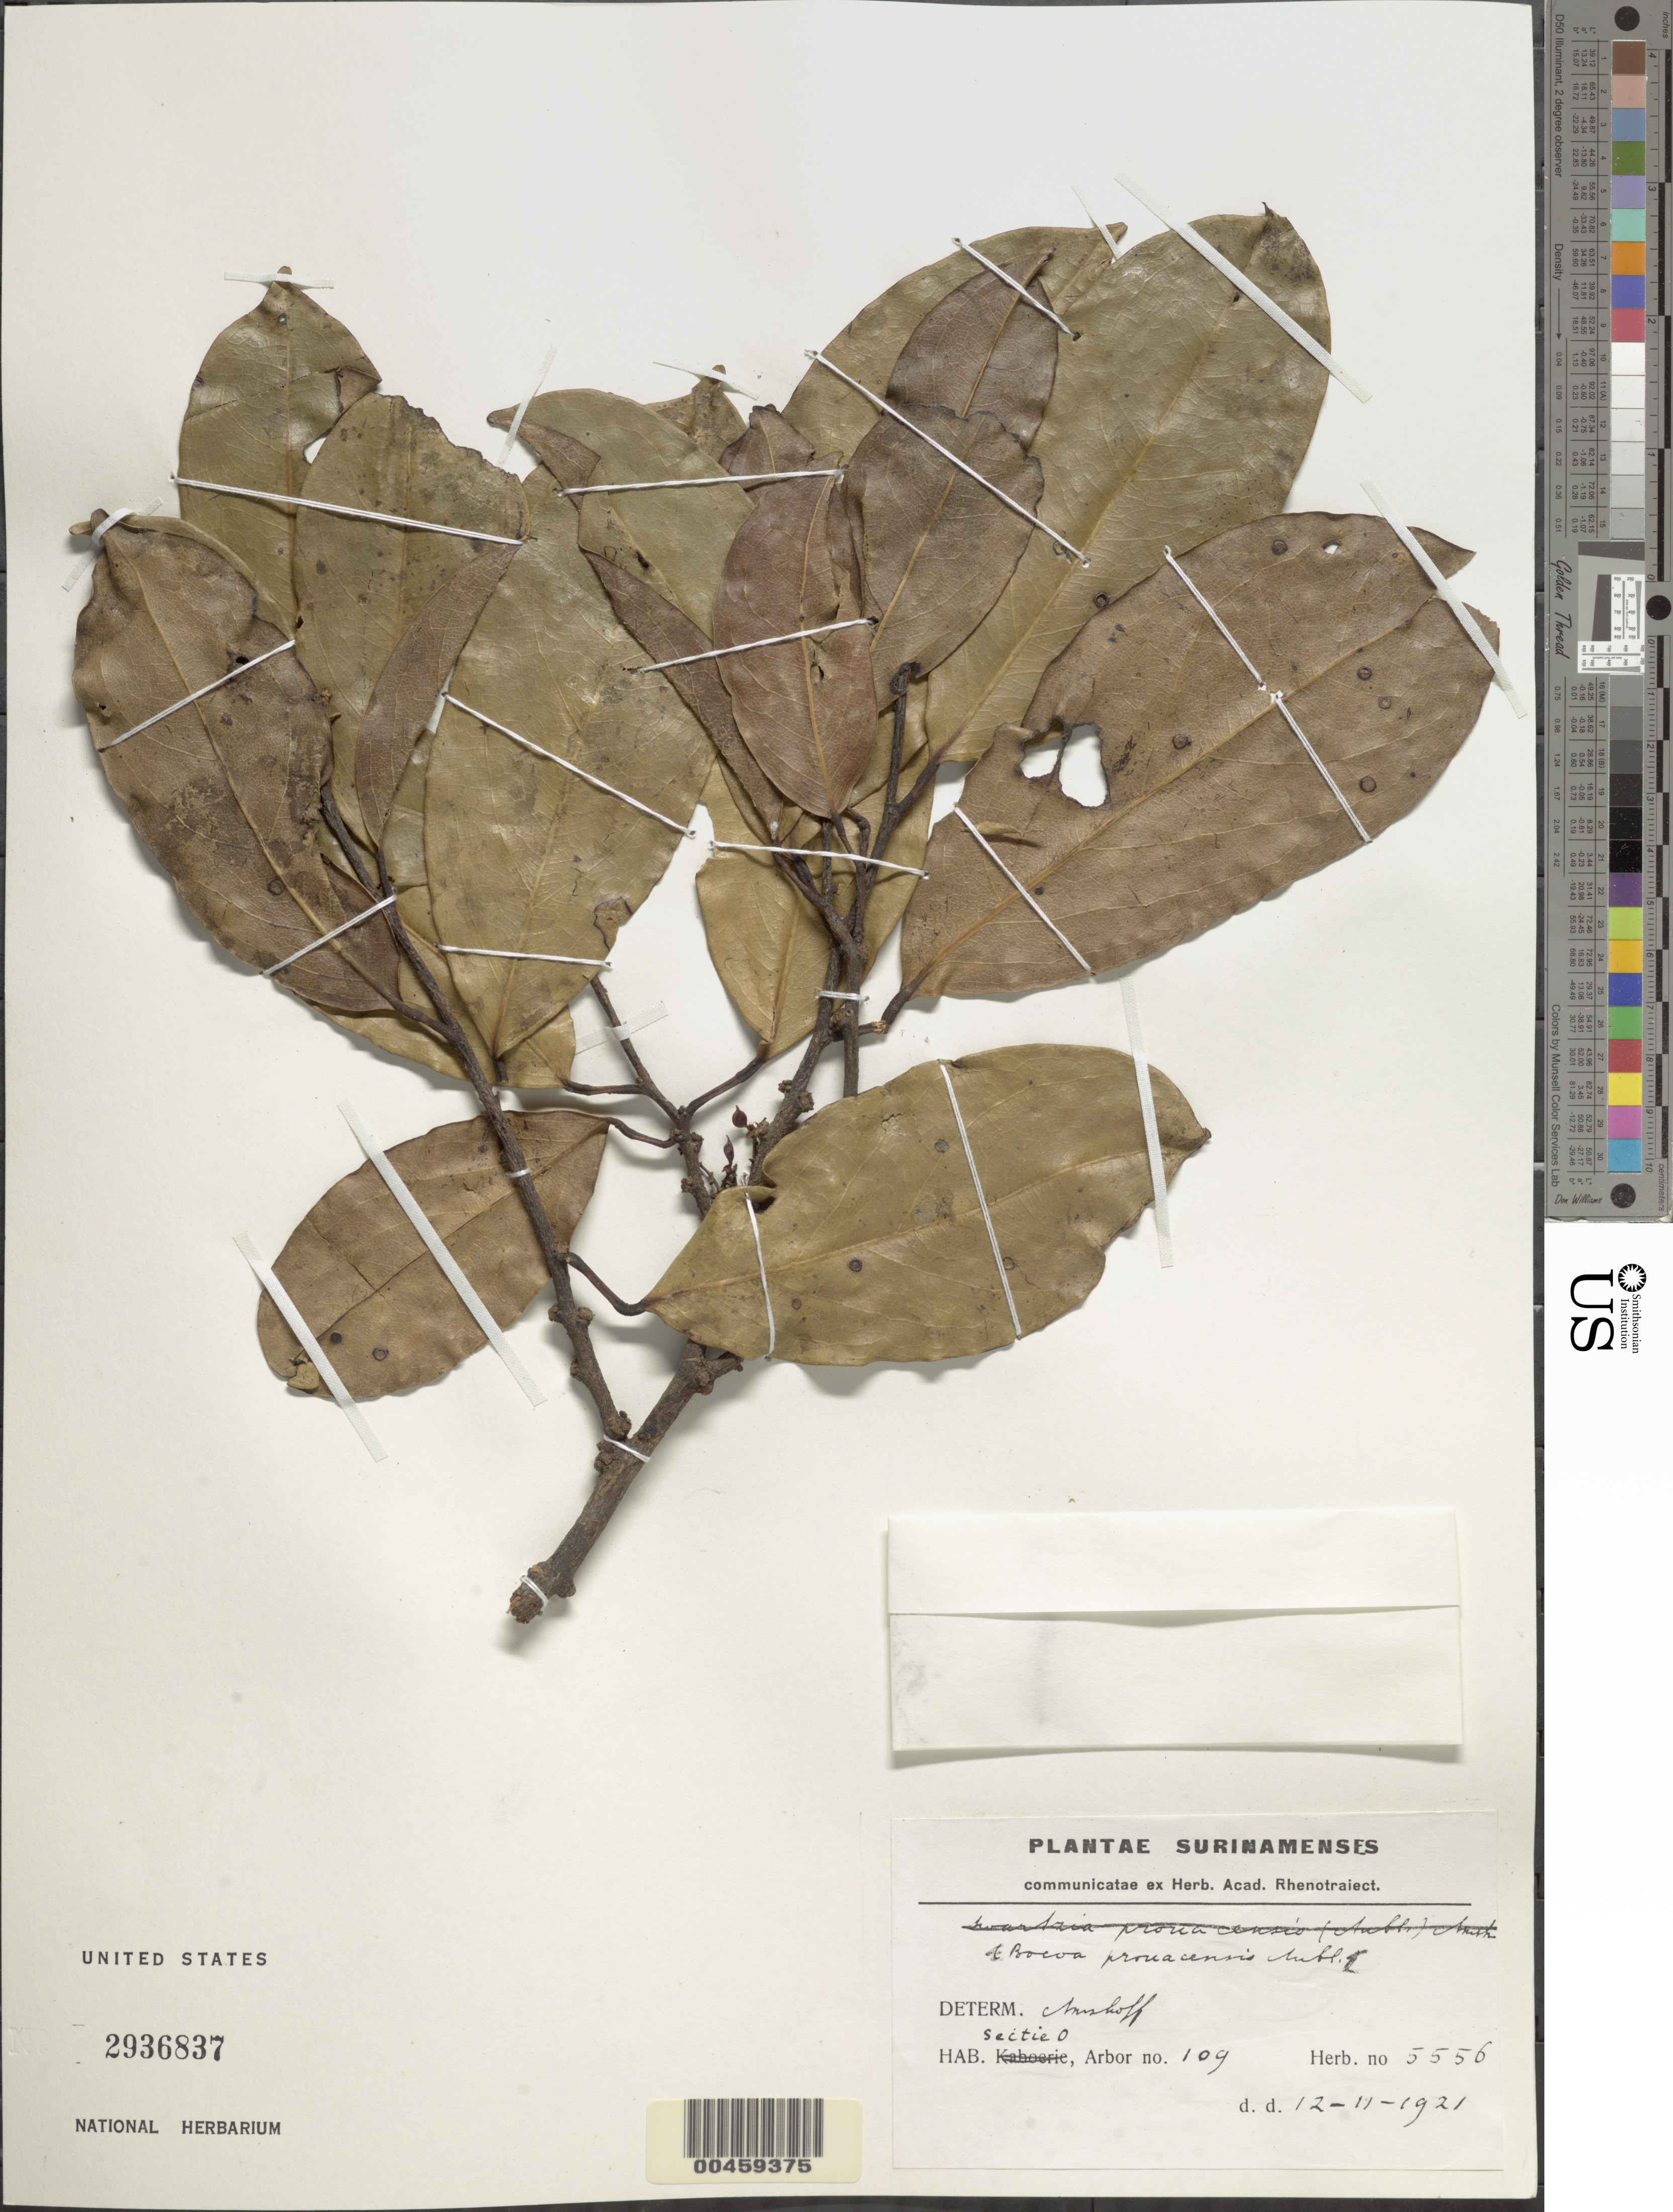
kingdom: Plantae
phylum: Tracheophyta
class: Magnoliopsida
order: Fabales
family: Fabaceae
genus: Bocoa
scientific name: Bocoa prouacensis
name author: Aubl.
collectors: ex herb. Acad. Rhenotraiect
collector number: Arbor. No. 109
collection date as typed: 12 Nov 1921 or 11 Dec 1921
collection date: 1921-11-12 or 1921-12-11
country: Suriname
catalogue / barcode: US 2936837